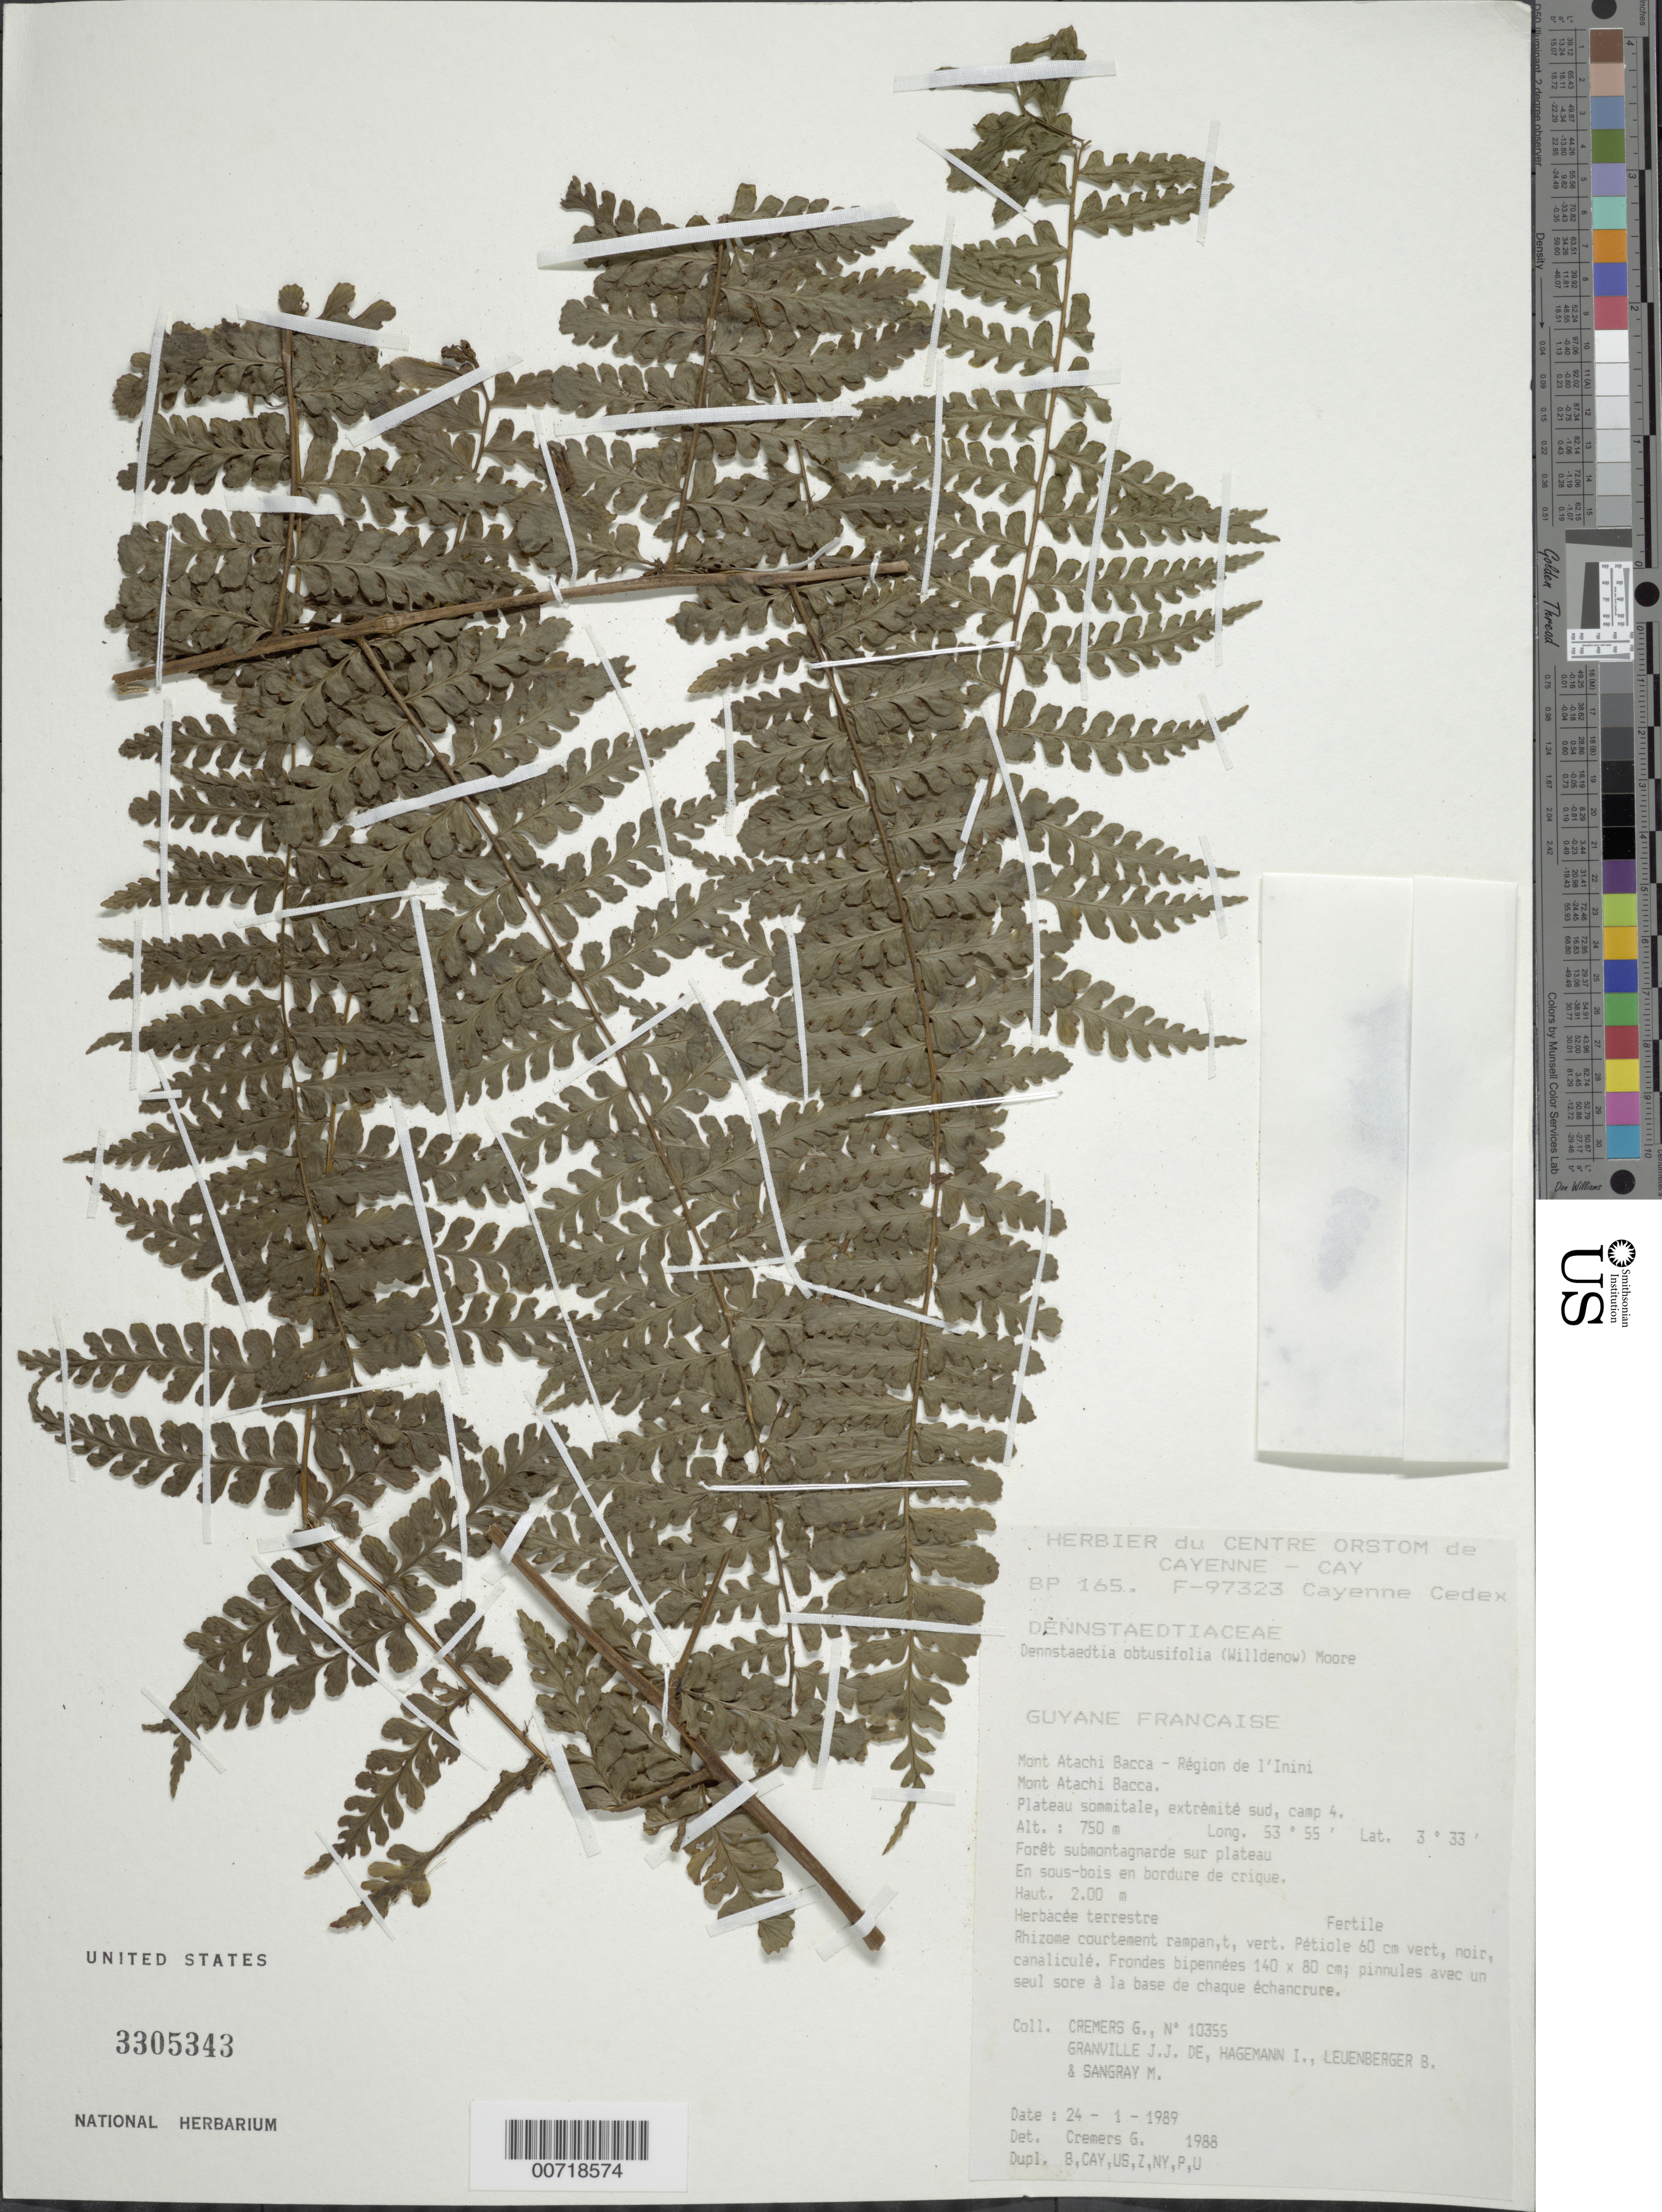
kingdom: Plantae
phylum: Tracheophyta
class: Polypodiopsida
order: Polypodiales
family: Dennstaedtiaceae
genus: Dennstaedtia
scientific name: Dennstaedtia dissecta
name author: (Sw.) T. Moore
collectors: G. Cremers et al.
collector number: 10355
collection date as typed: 24-Jan-89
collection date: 1989-01-24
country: French Guiana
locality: Mont Atachi Bacca, région de l'Inini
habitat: Submontane forest, on plateau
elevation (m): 750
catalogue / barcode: US 3305343